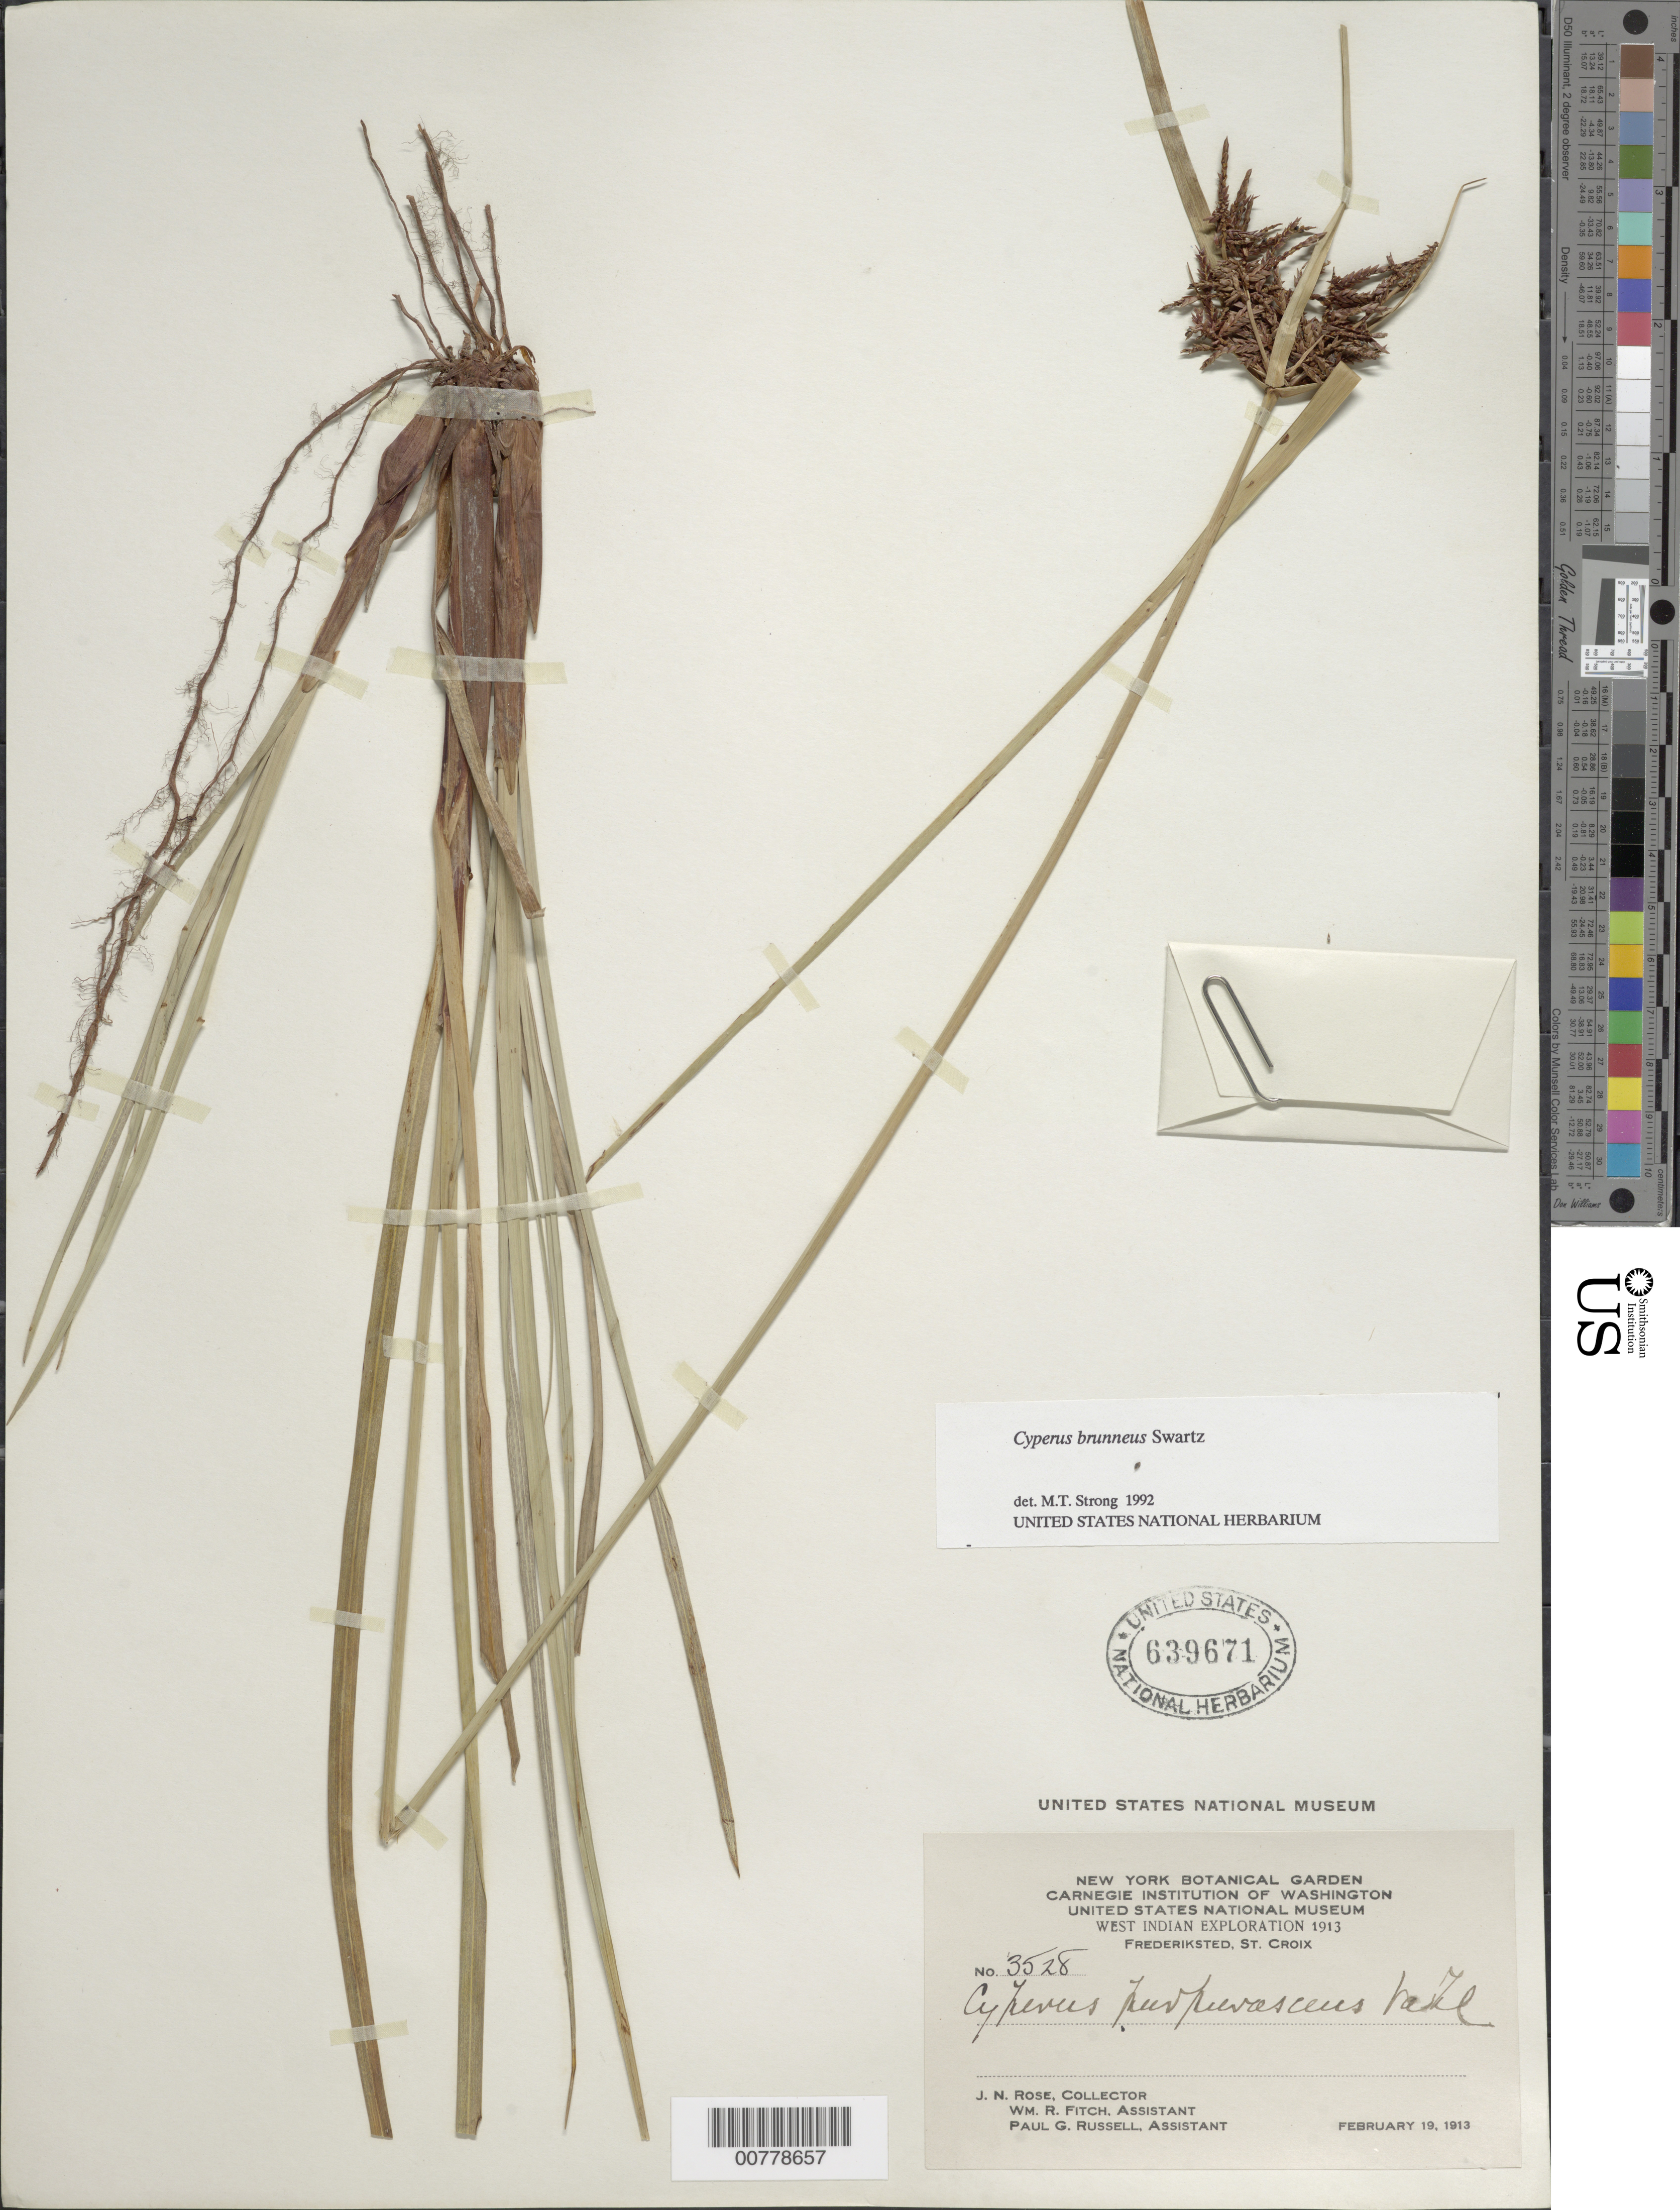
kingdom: Plantae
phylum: Tracheophyta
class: Liliopsida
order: Poales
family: Cyperaceae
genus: Cyperus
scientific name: Cyperus brunneus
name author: Sw.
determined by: Strong, M. T., (US), Smithsonian Institution - National Museum of Natural History (UNITED STATES)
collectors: J. N. Rose, W. R. Fitch & P. G. Russell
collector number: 3528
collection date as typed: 19 Feb 1913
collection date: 1913-02-19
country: U.S. Virgin Islands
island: St. Croix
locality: Frederiksted.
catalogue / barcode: US 639671